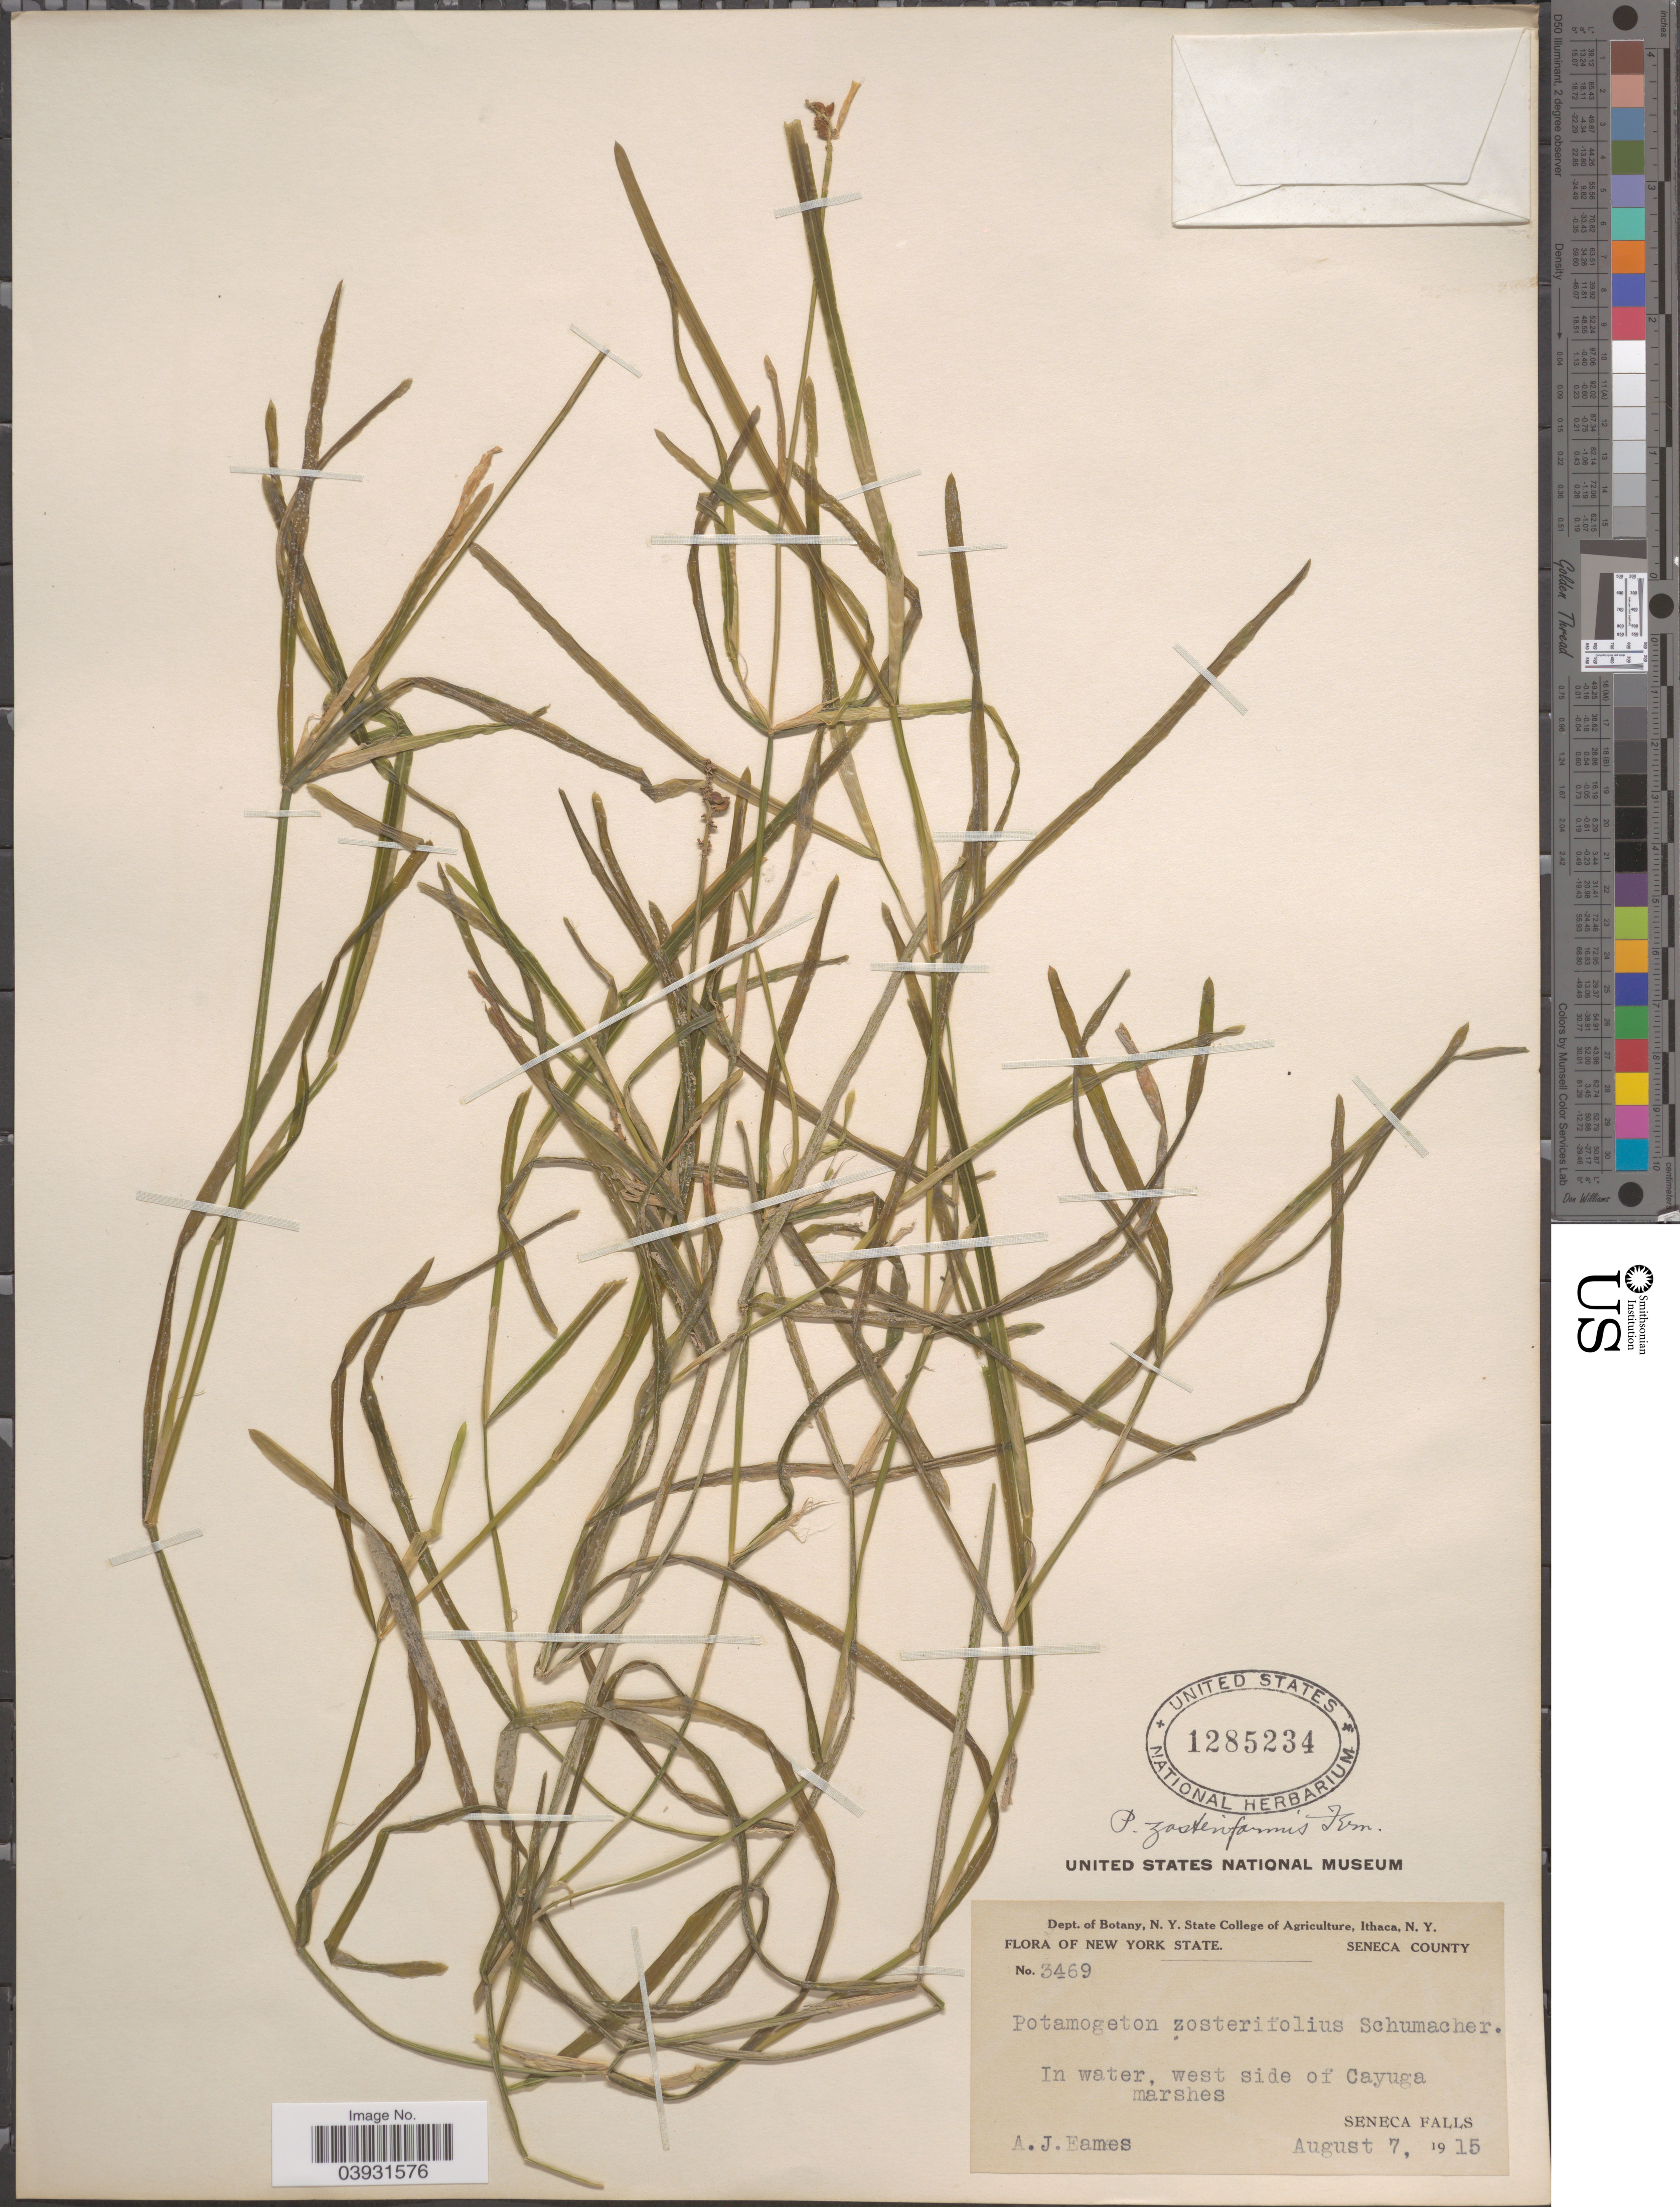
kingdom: Plantae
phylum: Tracheophyta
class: Liliopsida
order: Alismatales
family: Potamogetonaceae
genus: Potamogeton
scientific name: Potamogeton zosterifolius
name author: Schumach.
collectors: A. J. Eames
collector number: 3469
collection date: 1915-08-07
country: United States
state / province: New York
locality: Seneca County. West side of Cayuga marshes. Seneca Falls.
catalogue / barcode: US 1285234